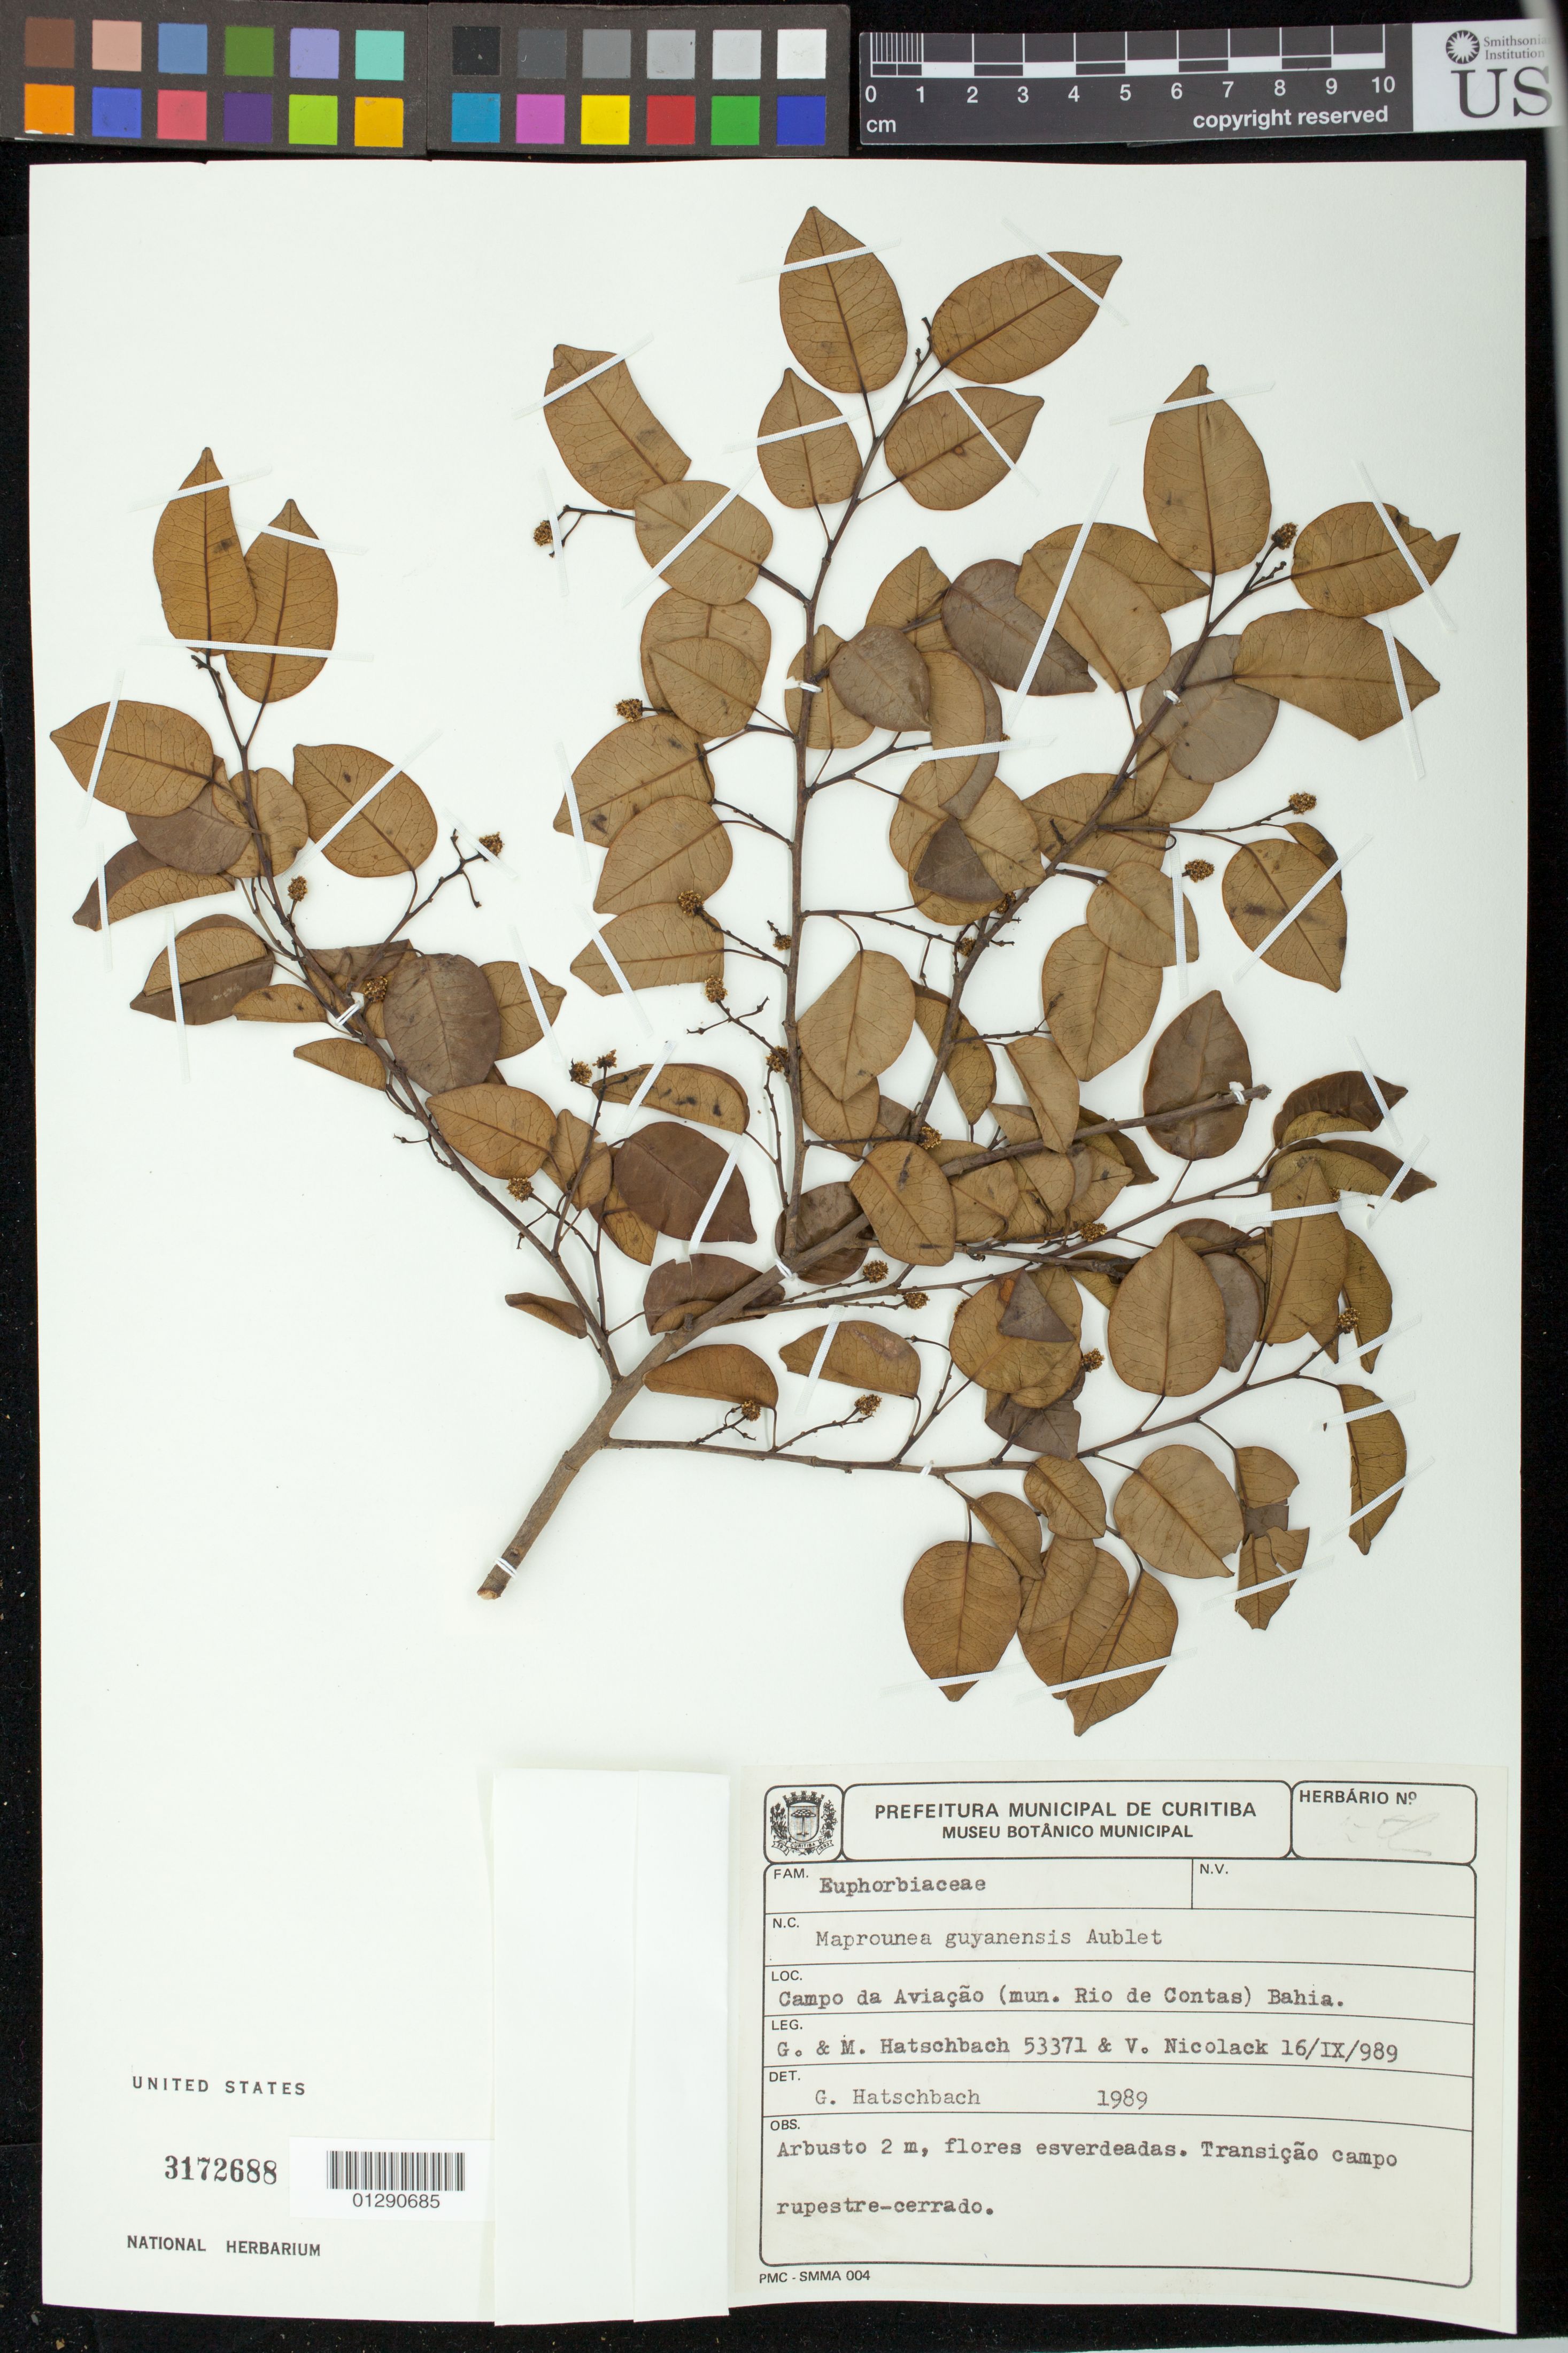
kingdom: Plantae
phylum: Tracheophyta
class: Magnoliopsida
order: Malpighiales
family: Euphorbiaceae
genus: Maprounea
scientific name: Maprounea guianensis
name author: Aubl.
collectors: G. Hatschbach, M. M. Hatschbach & V. Nicolack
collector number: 53371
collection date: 1989-11-16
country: Brazil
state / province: Bahia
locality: Campo da Aviacao (mun. Rio de Contas)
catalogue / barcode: US 3172688